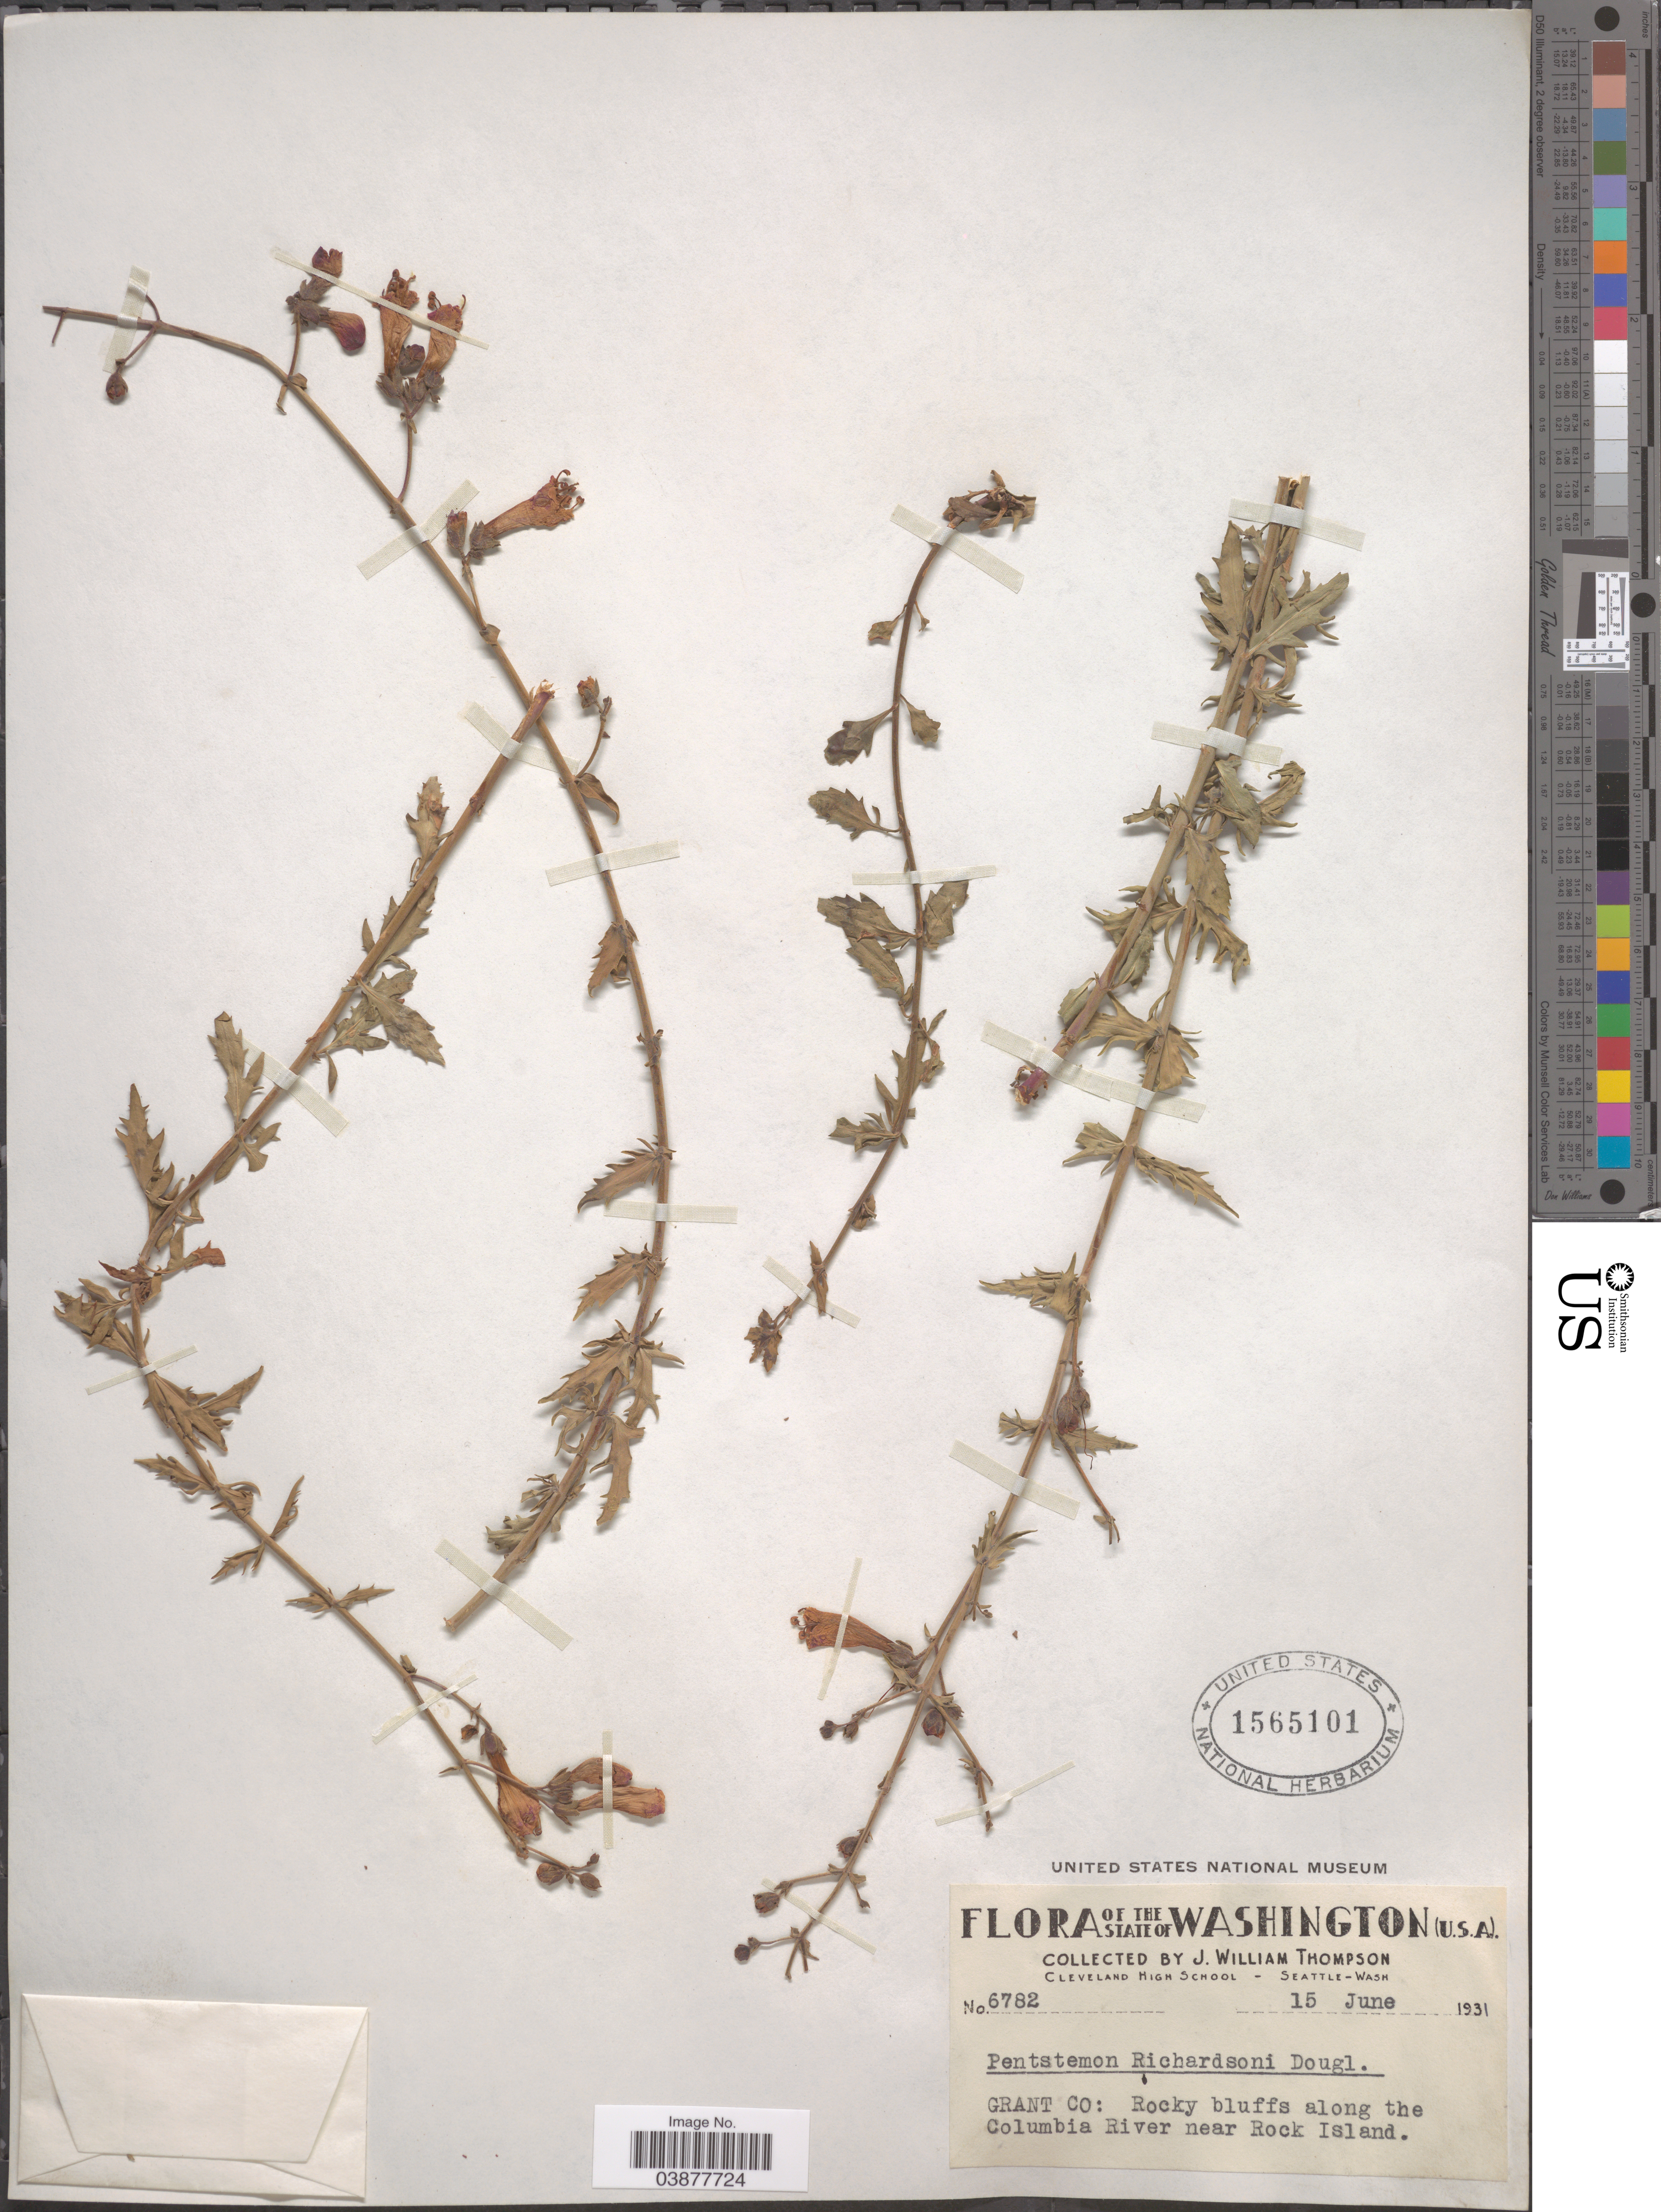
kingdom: Plantae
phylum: Tracheophyta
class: Magnoliopsida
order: Lamiales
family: Plantaginaceae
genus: Penstemon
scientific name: Penstemon richardsonii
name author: Douglas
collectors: J. W. Thompson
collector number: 6782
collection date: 1931-06-15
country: United States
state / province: Washington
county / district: Grant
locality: Grant Co: Rocky bluffs along the Columbia River near Rock Island.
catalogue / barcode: US 1565101